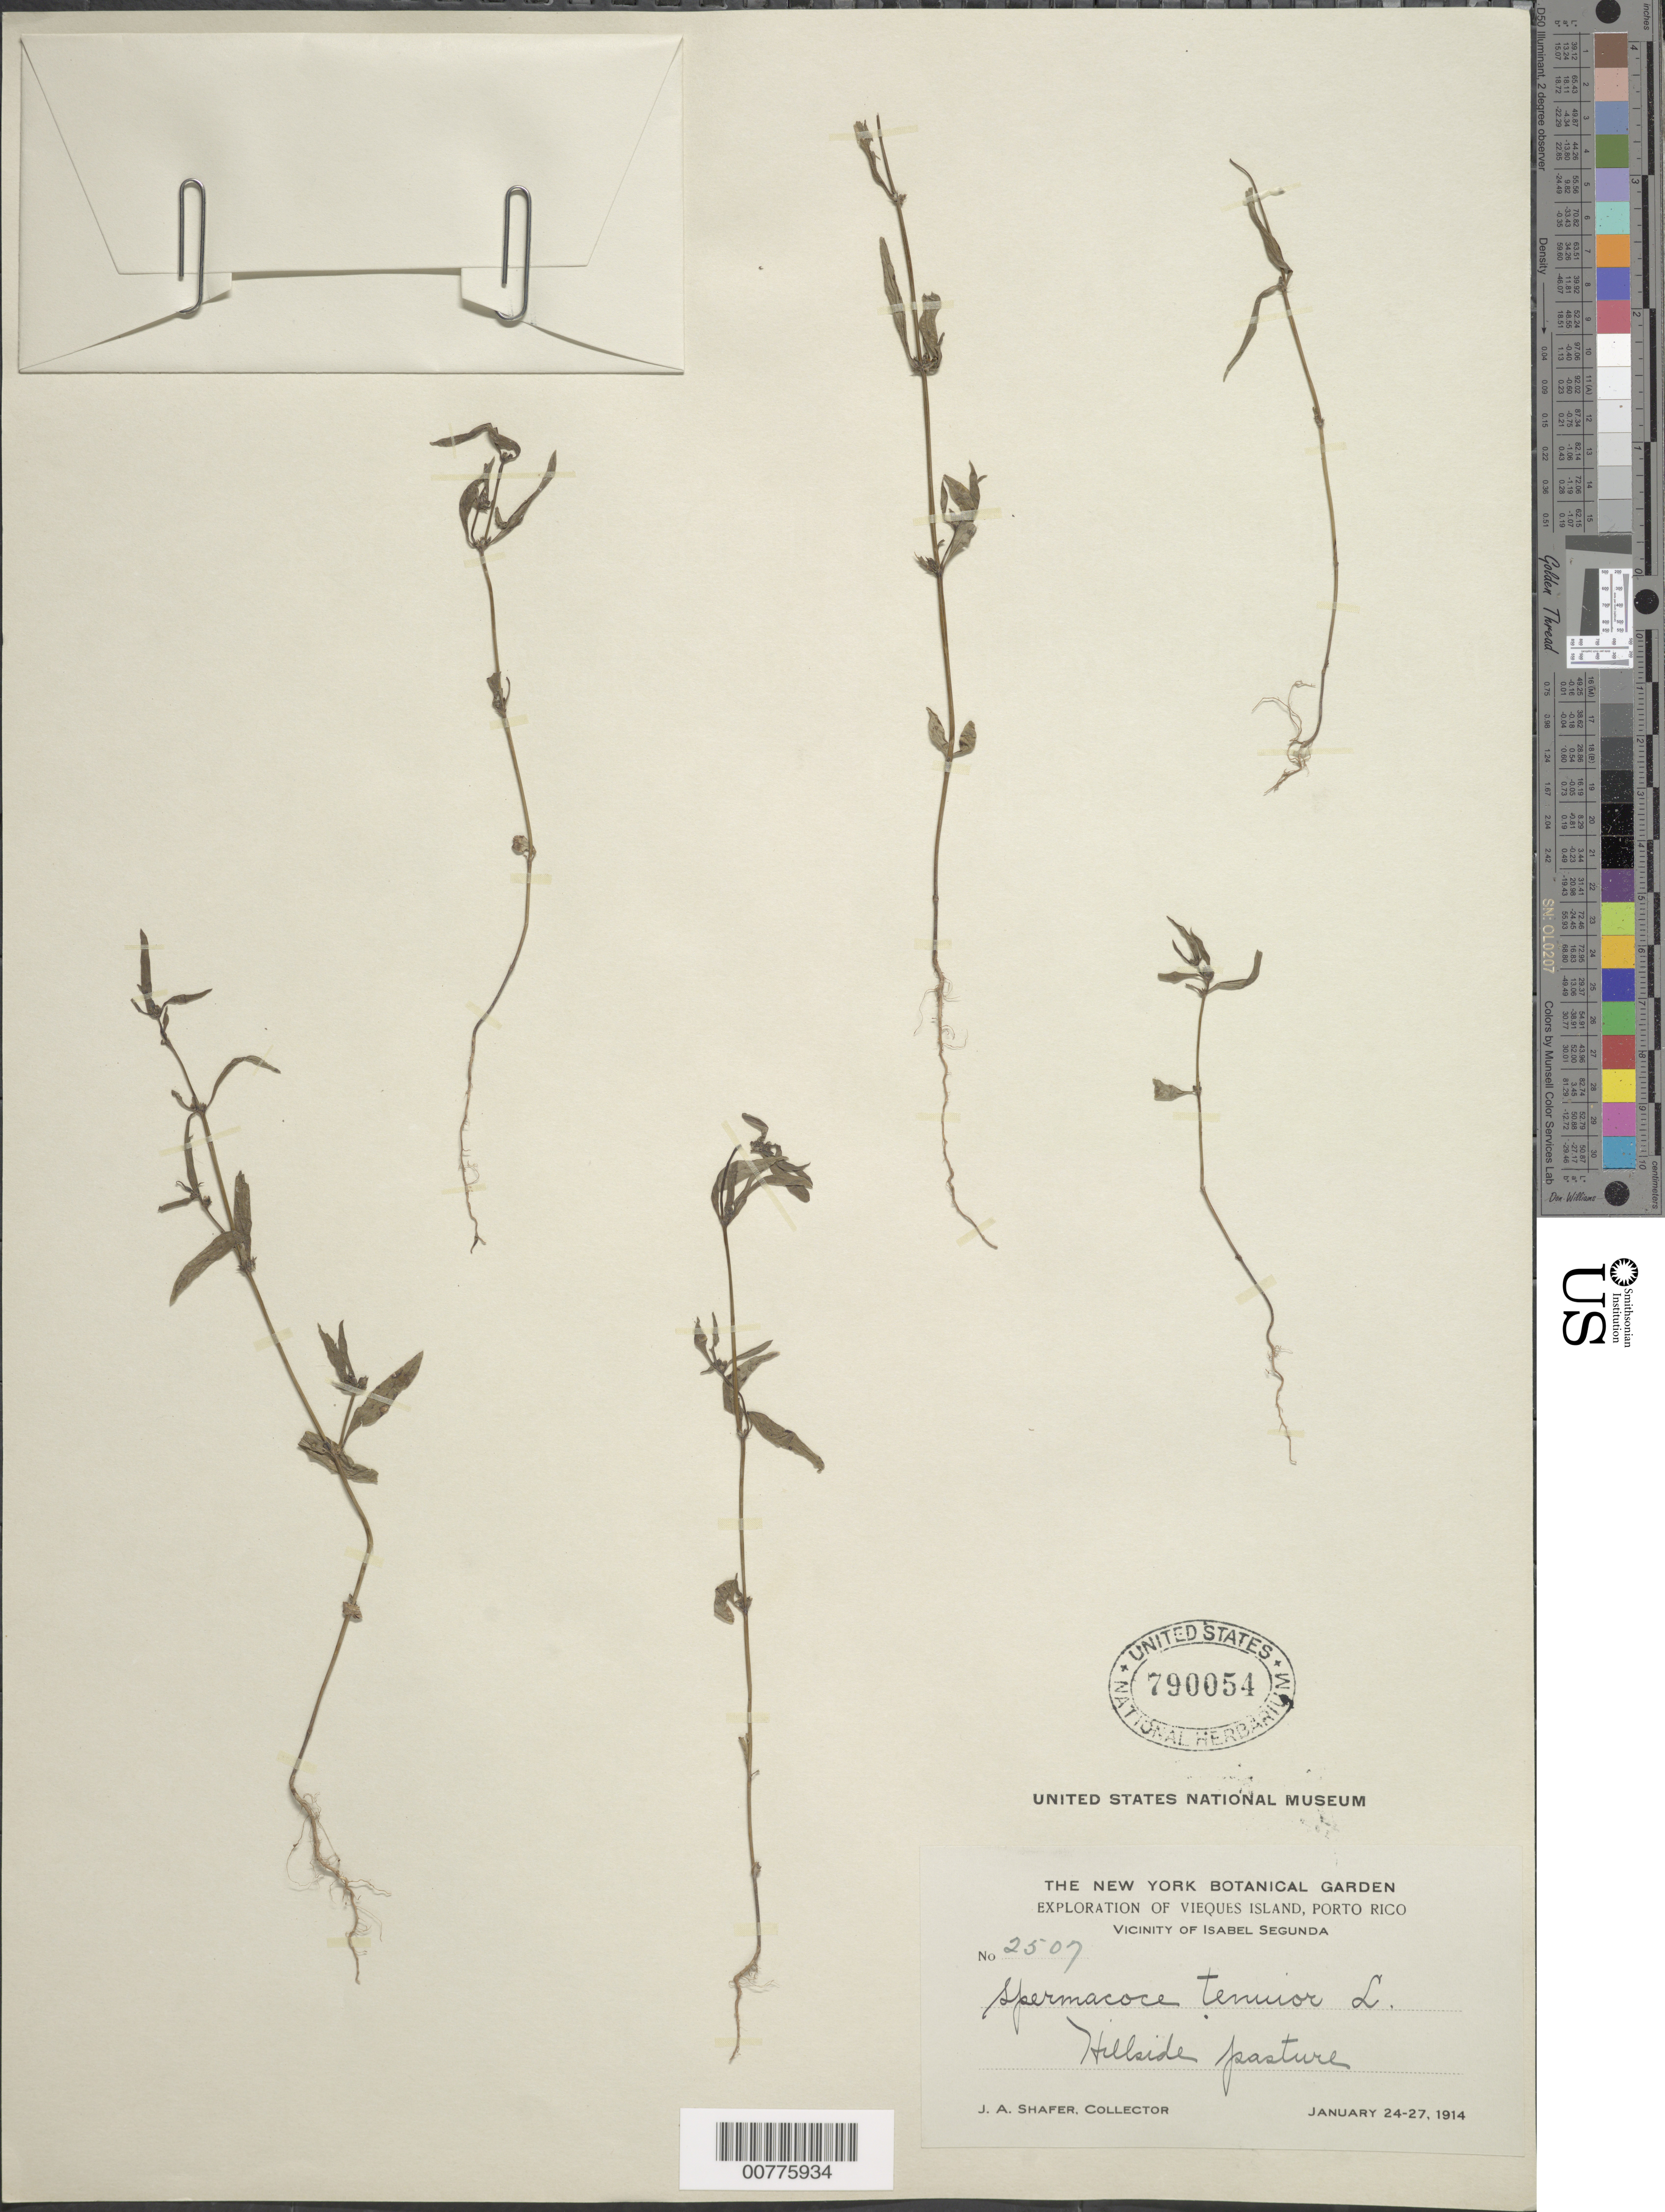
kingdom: Plantae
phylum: Tracheophyta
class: Magnoliopsida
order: Gentianales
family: Rubiaceae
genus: Spermacoce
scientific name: Spermacoce tenuior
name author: L.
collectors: J. A. Shafer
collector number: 2507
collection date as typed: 24 Jan 1914 to 27 Jan 1914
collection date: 1914-01-24/1914-01-27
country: Puerto Rico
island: Vieques I.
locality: vicinity of Isabel Segunda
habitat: Hillside pasture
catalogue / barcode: US 790054